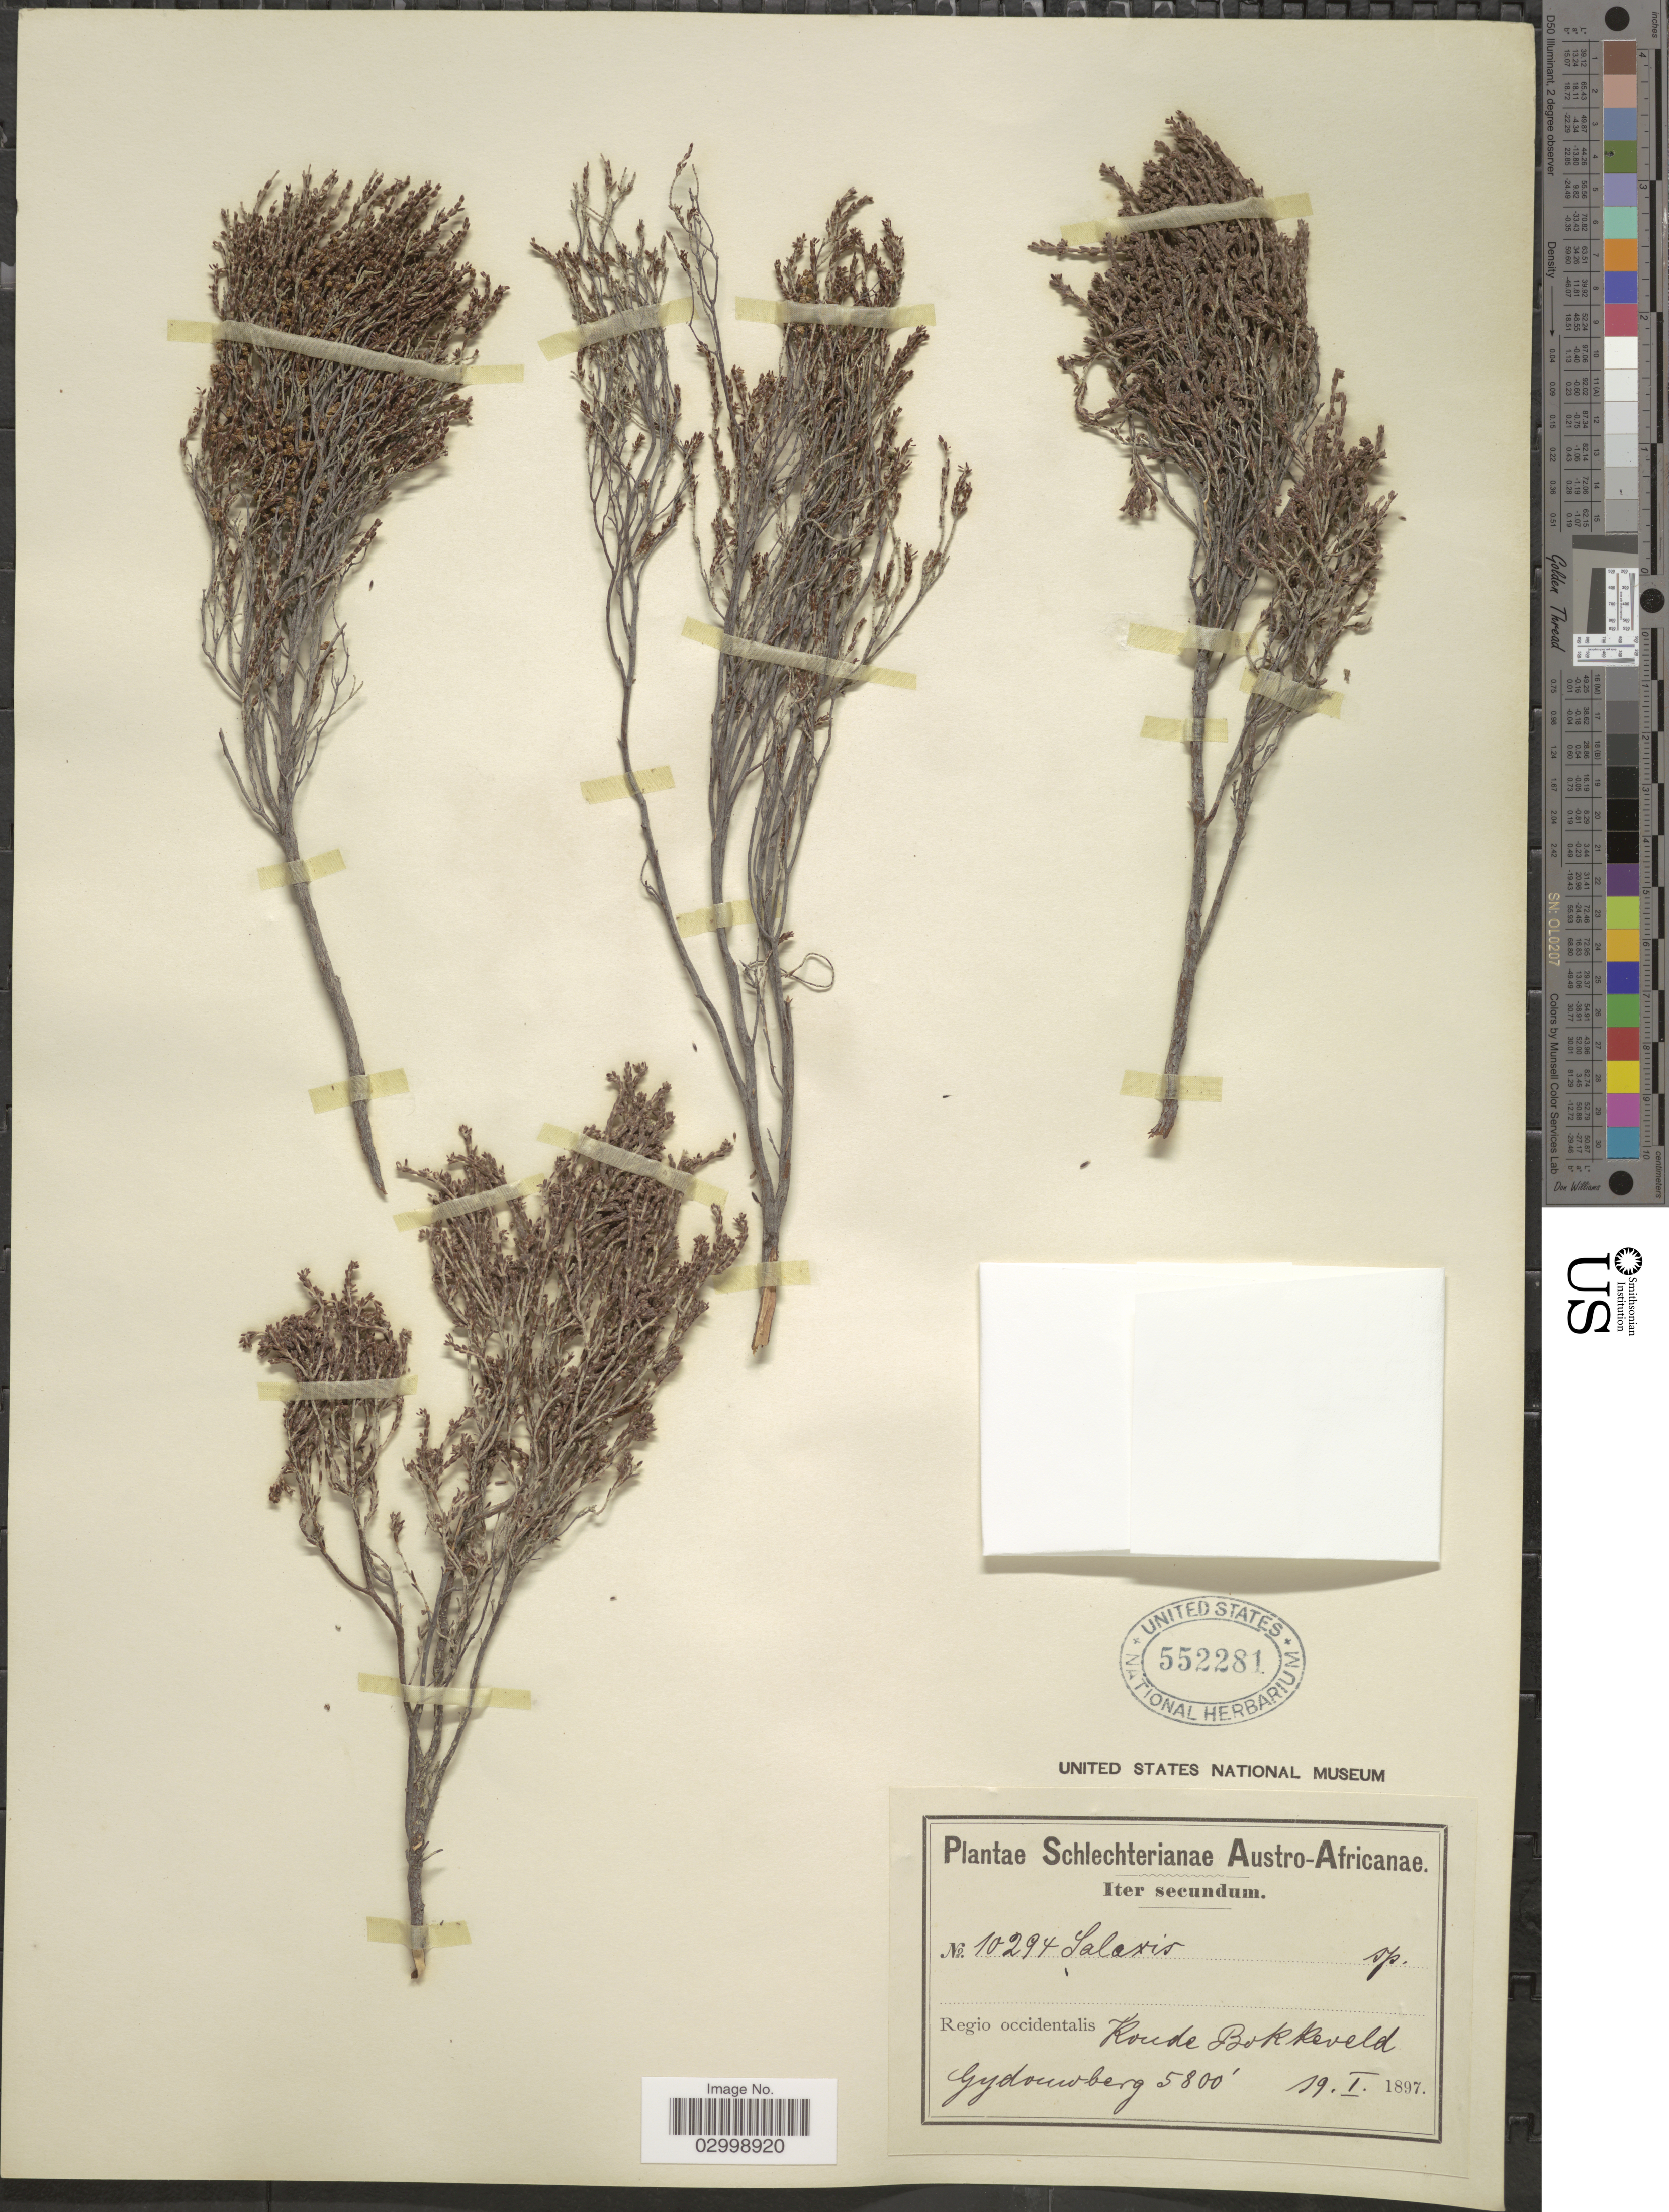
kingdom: Plantae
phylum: Tracheophyta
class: Magnoliopsida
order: Ericales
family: Ericaceae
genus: Erica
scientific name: Erica sp.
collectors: Schlechter, --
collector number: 10294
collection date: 1897-01-19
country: South Africa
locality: Austro-Africanae, Regio occidentalis, Koude Bokkeveld, Gydouwberg.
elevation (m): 1768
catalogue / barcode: US 552281